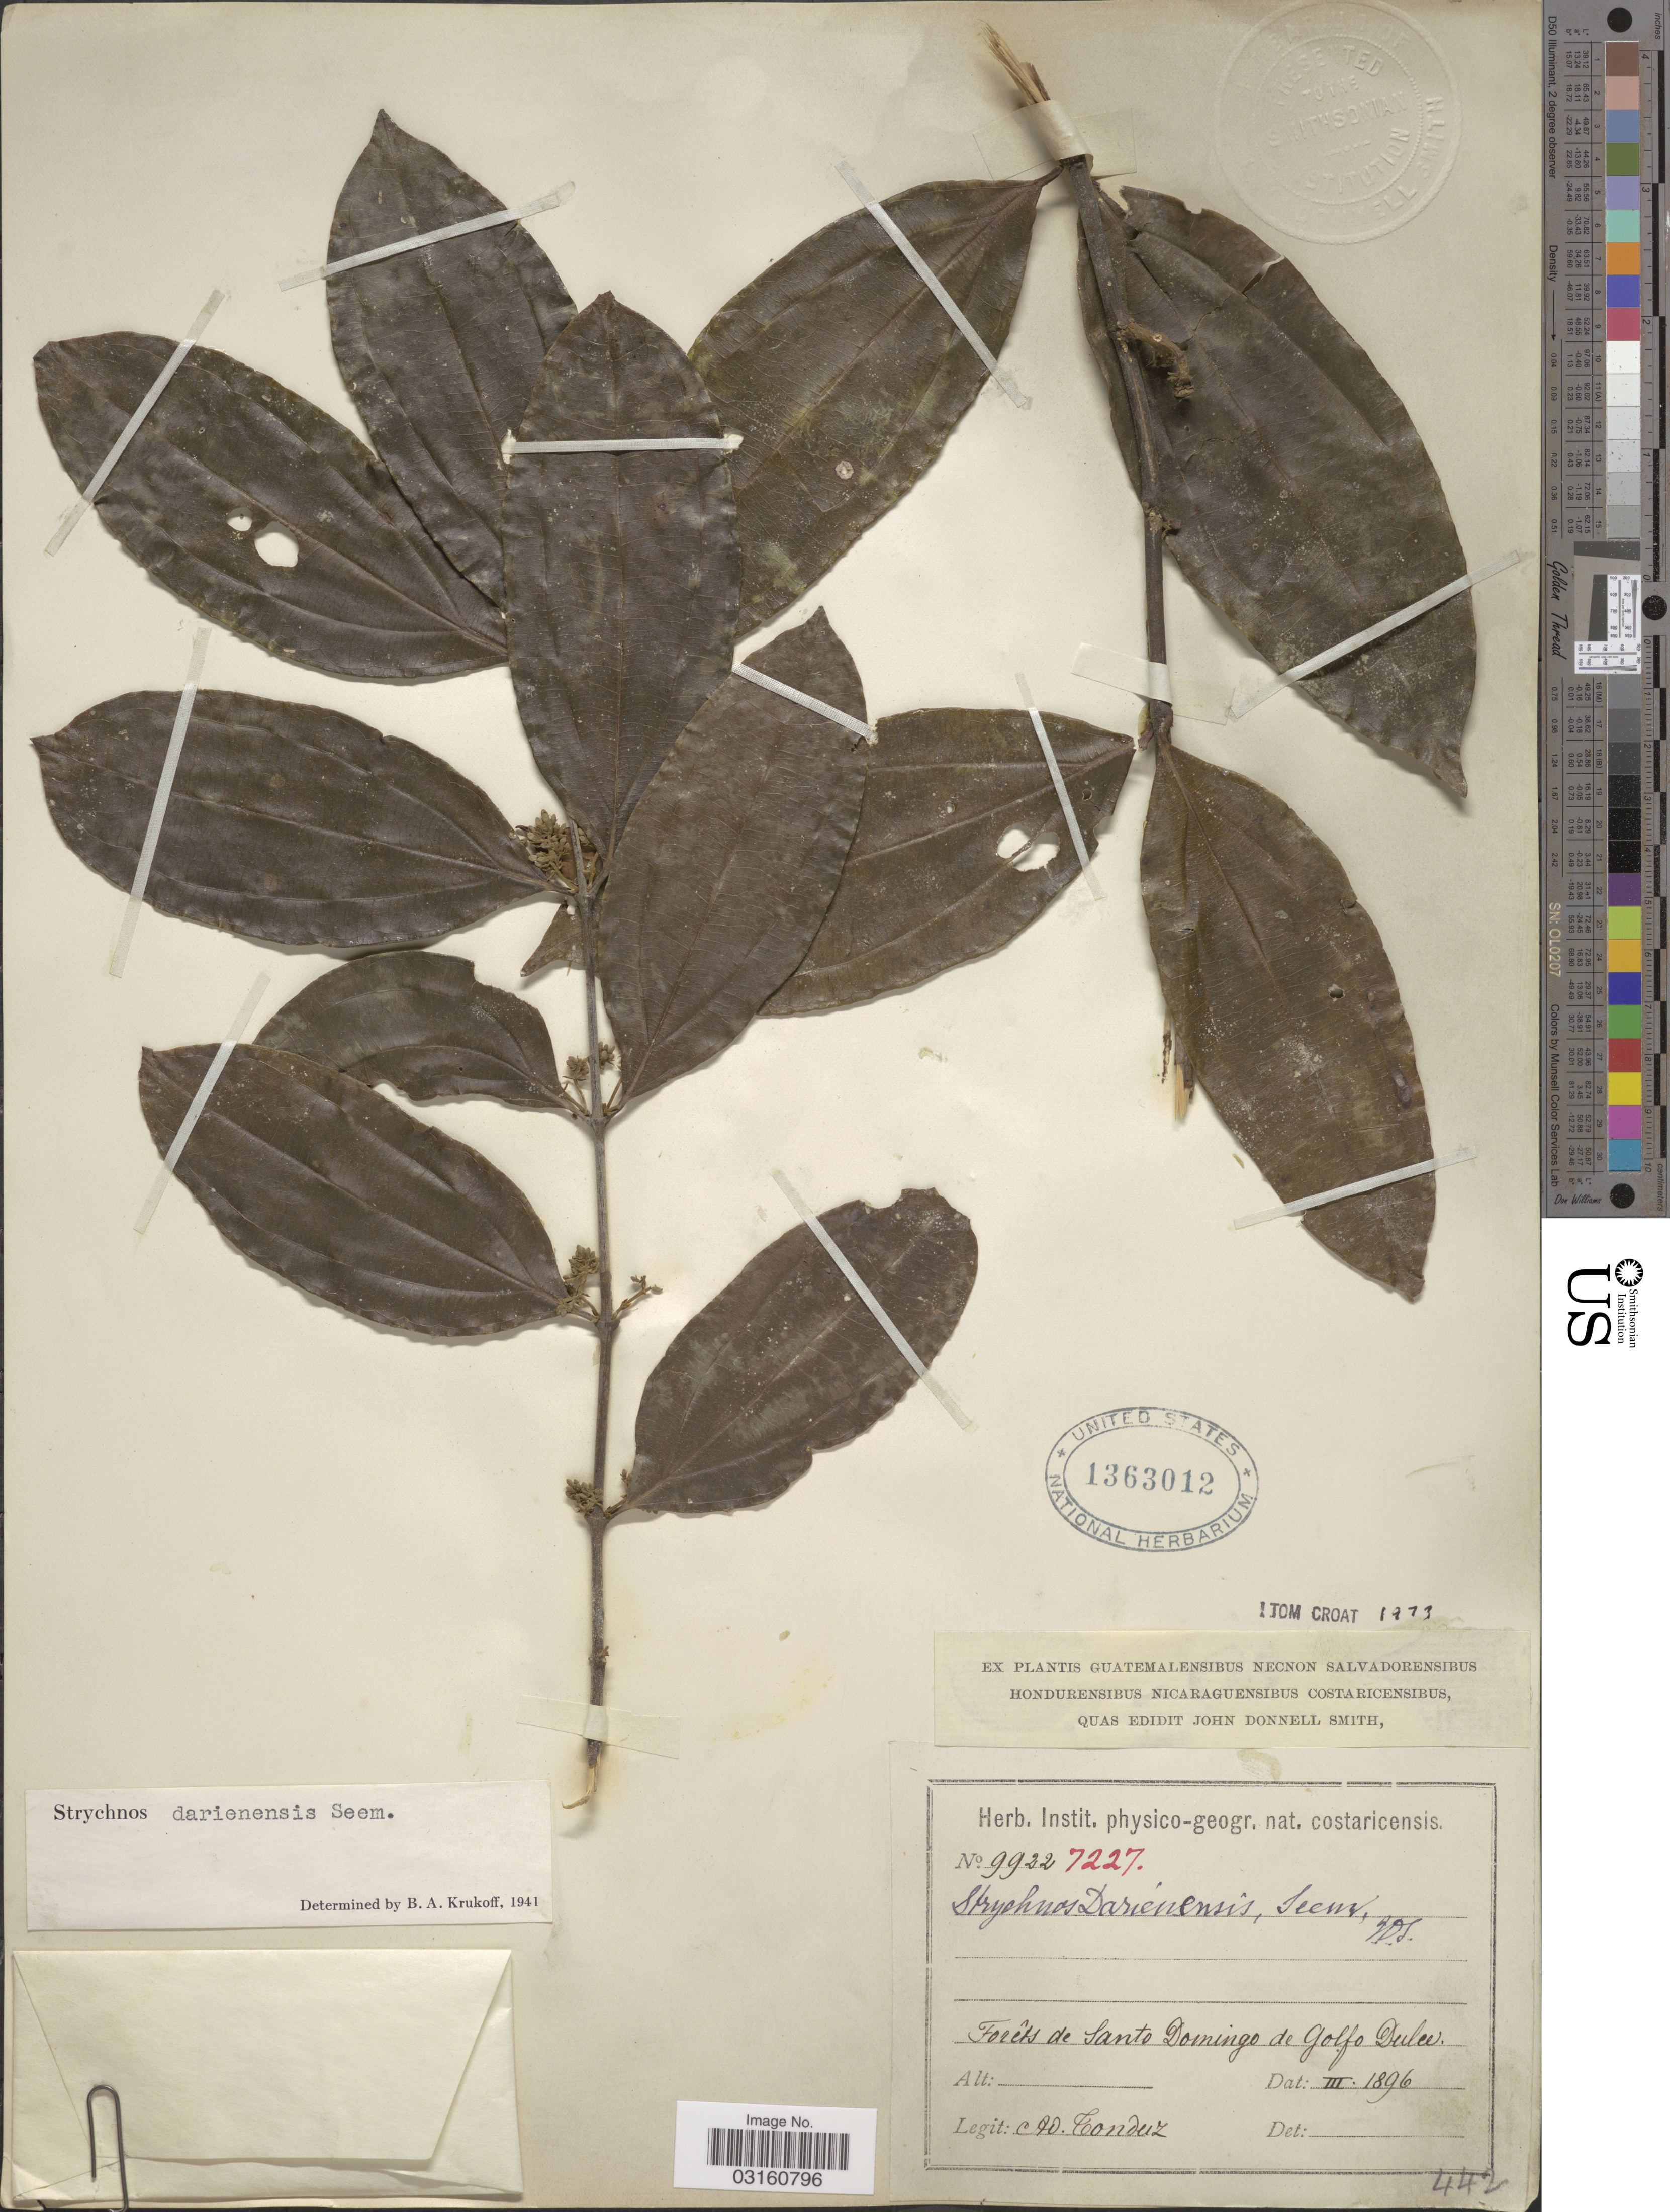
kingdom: Plantae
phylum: Tracheophyta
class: Magnoliopsida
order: Gentianales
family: Loganiaceae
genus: Strychnos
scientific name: Strychnos darienensis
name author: Seem.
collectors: A. Tonduz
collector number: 9922/7227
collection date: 1896-03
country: Costa Rica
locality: Forêts de Santo Domingo de Golfo Dulce.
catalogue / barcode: US 1363012